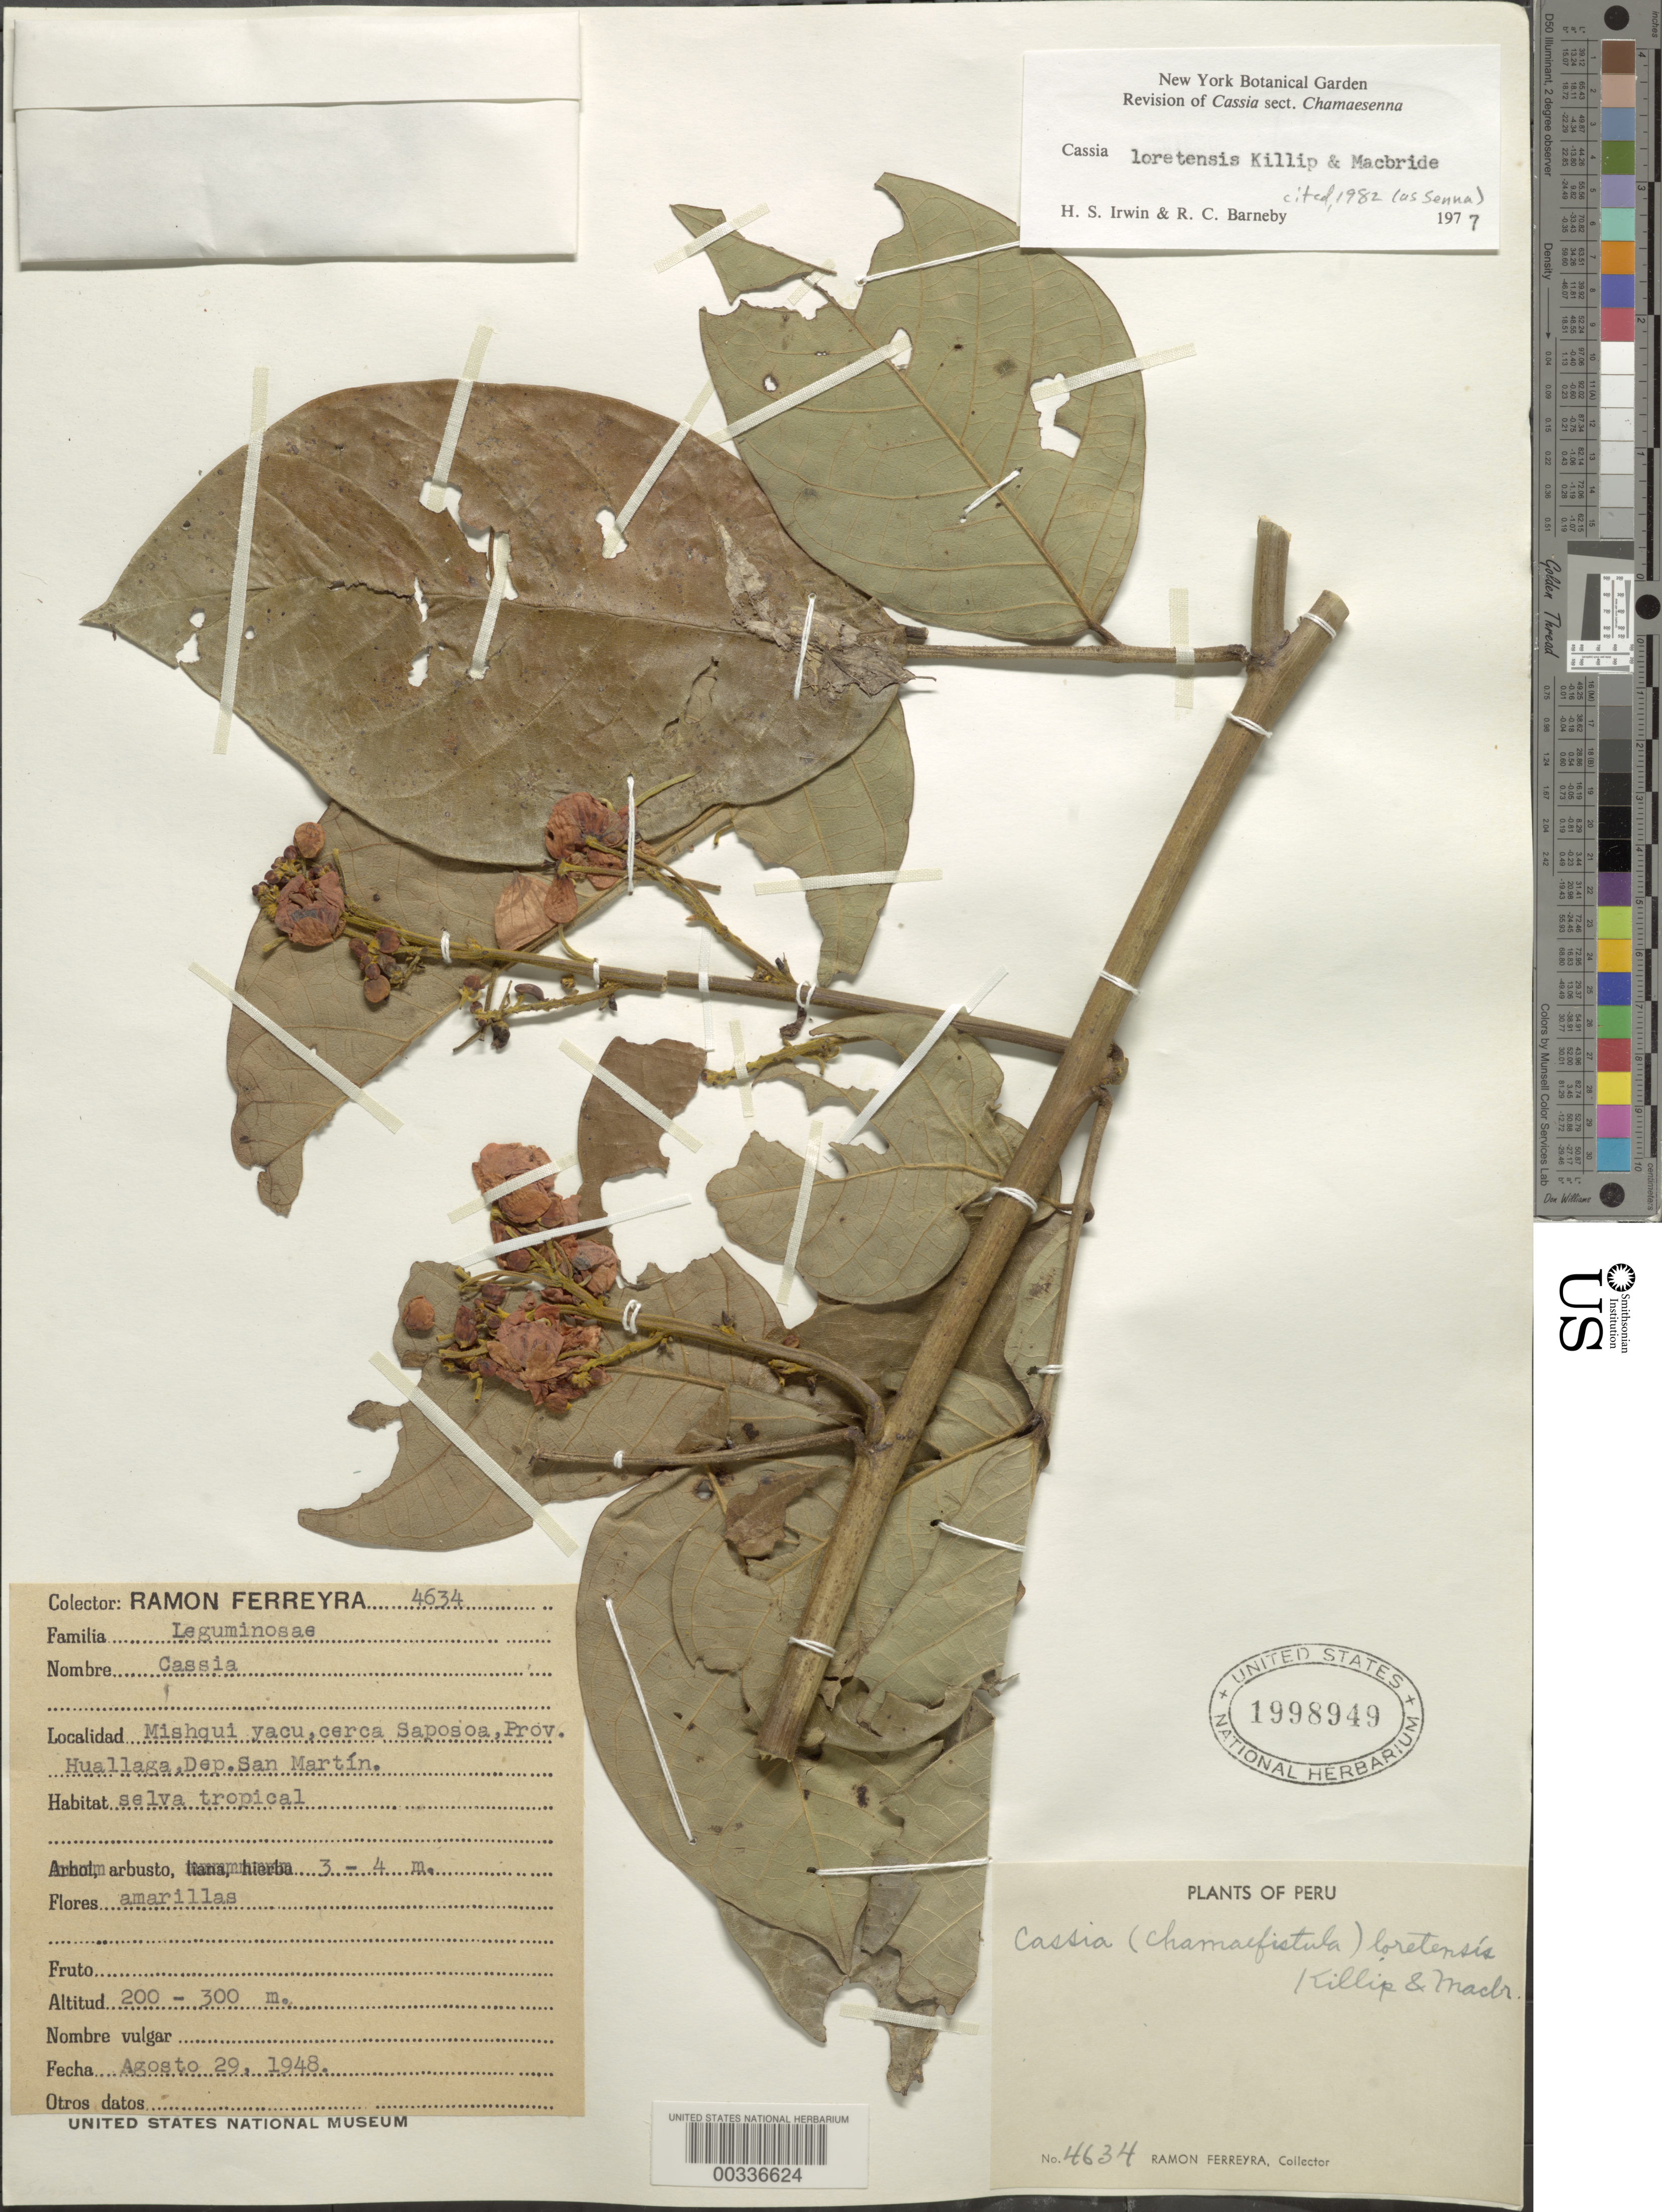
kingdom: Plantae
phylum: Tracheophyta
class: Magnoliopsida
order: Fabales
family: Fabaceae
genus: Senna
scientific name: Senna loretensis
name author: (Killip) H.S. Irwin & Barneby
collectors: R. A. Ferreyra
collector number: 4634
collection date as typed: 29 Aug 1948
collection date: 1948-08-29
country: Peru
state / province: San Martín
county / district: Huallaga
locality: Mishqui yacu, around saposoa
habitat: Tropical forest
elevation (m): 200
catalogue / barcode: US 1998949